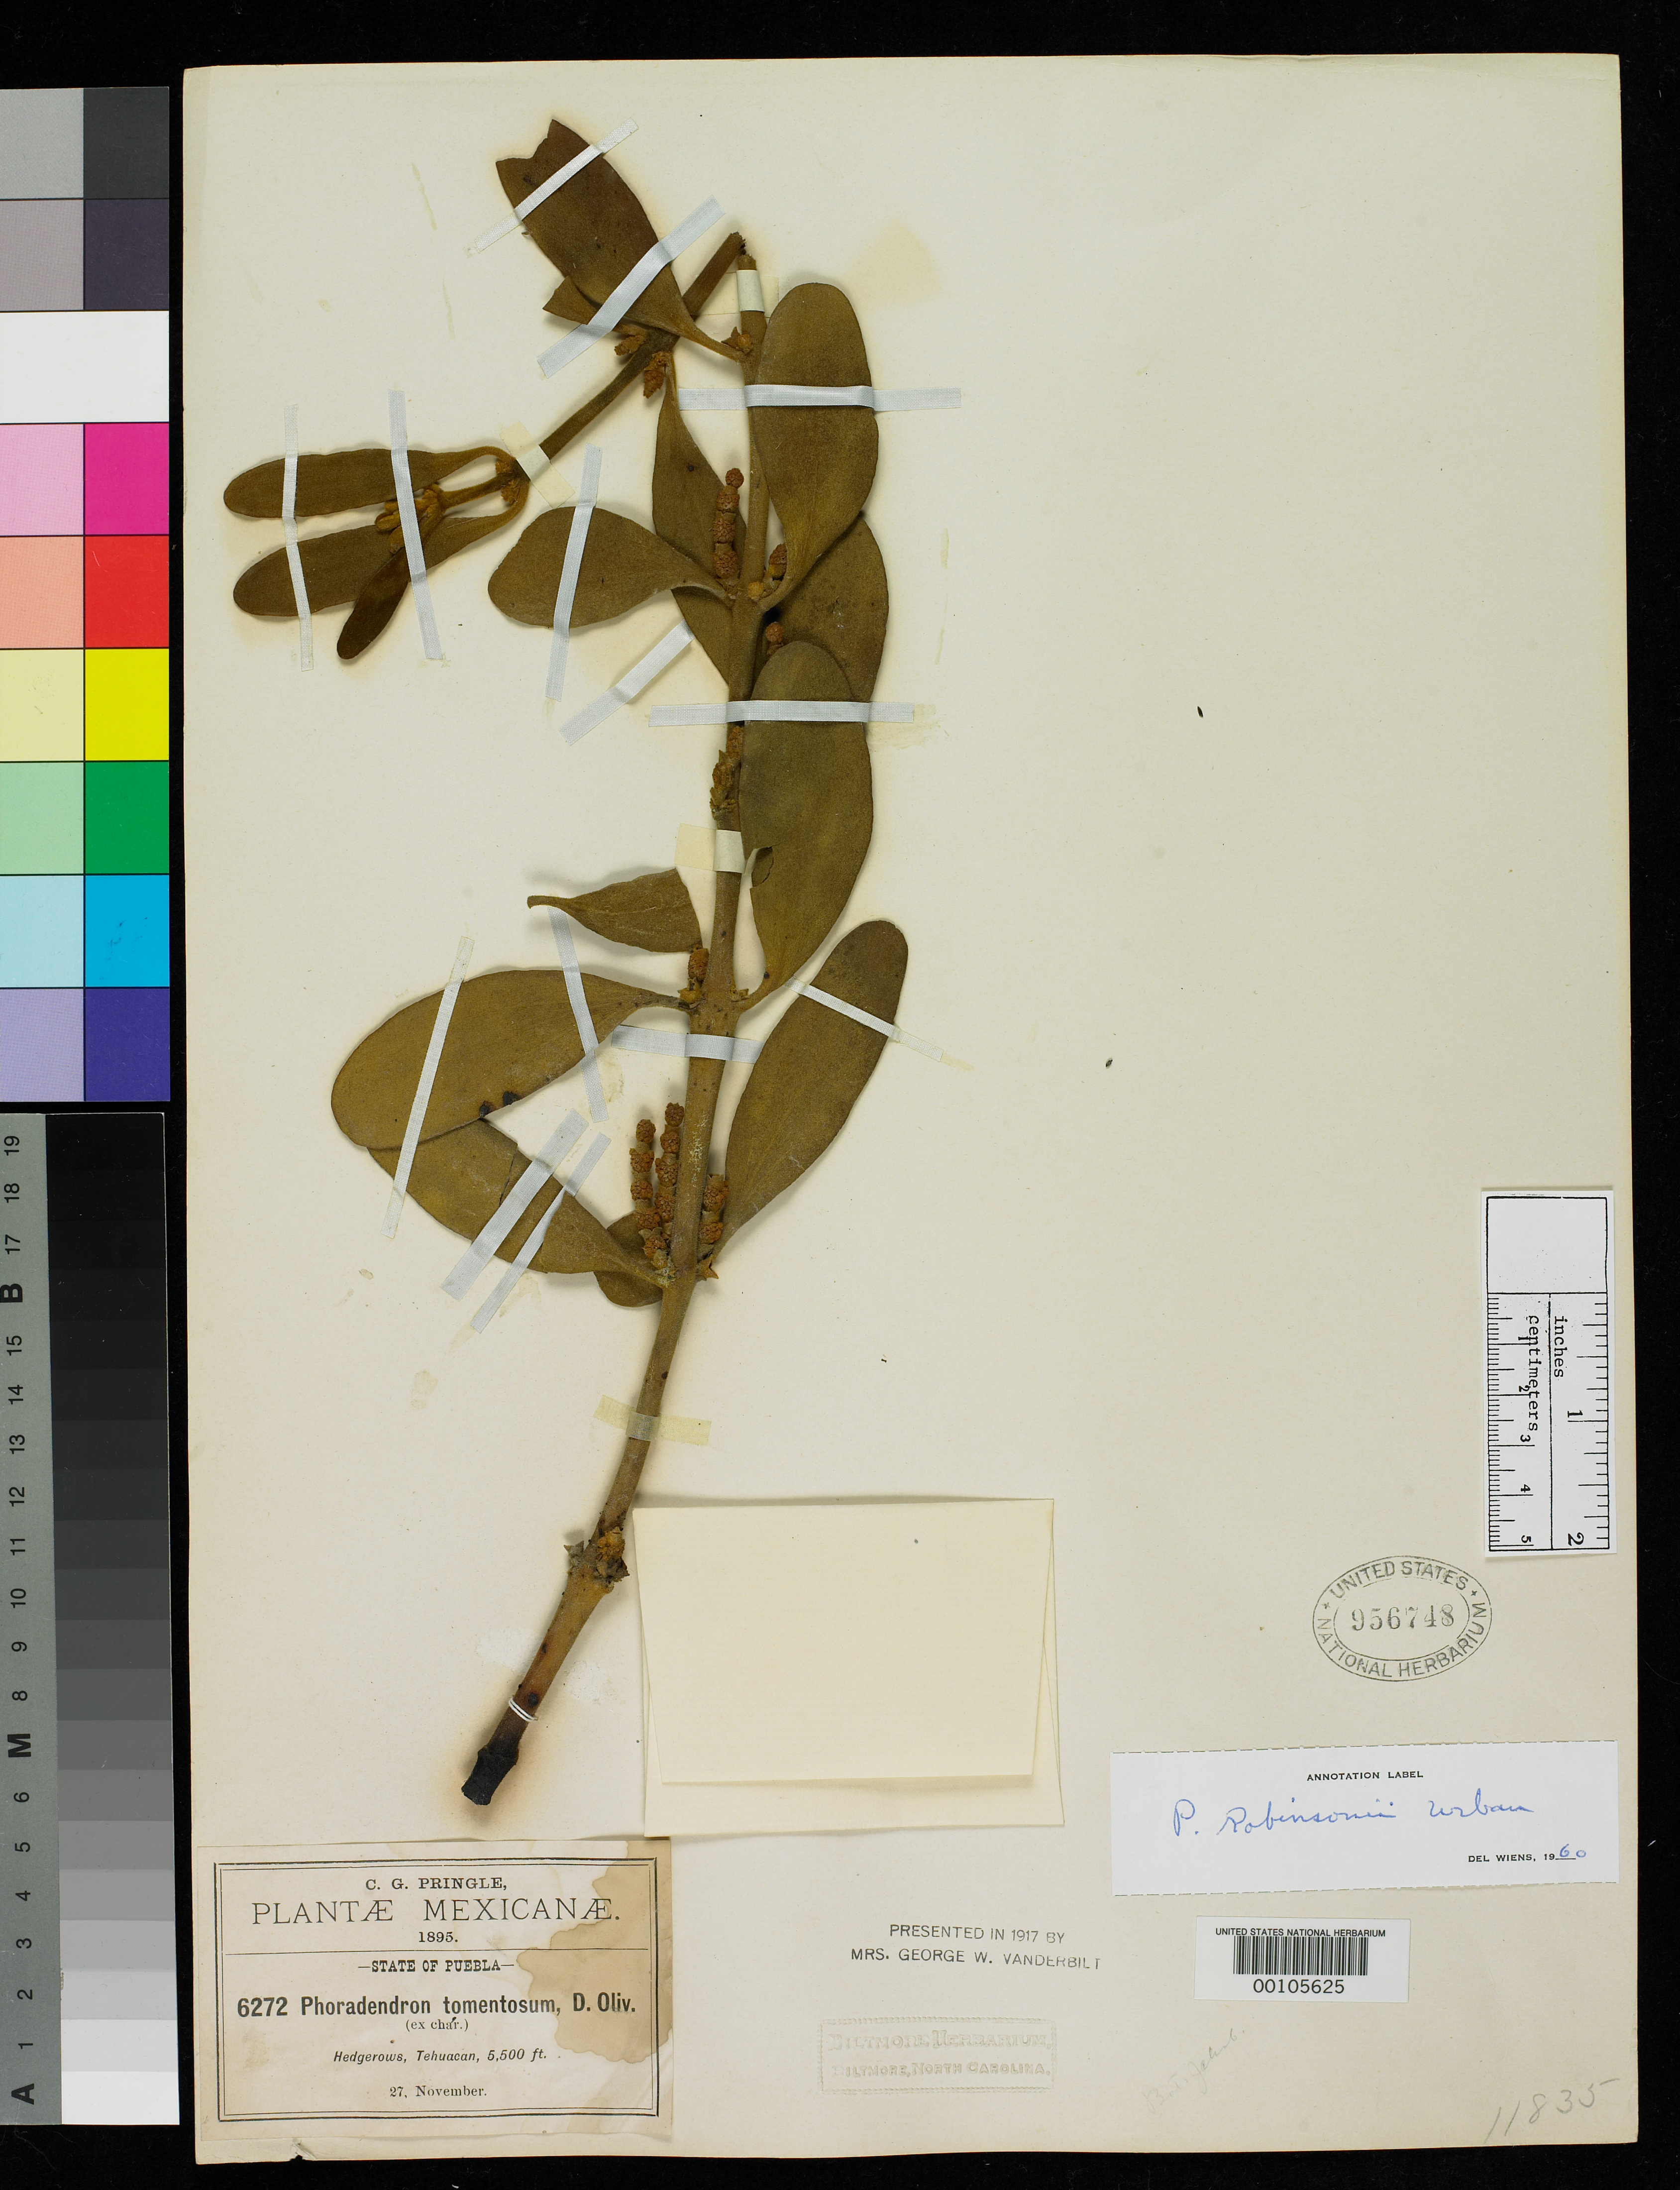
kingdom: Plantae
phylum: Tracheophyta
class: Magnoliopsida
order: Santalales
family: Viscaceae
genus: Phoradendron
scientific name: Phoradendron robinsonii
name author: Urb.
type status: Isotype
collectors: C. G. Pringle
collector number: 6272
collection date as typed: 27 Nov 1895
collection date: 1895-11-27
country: Mexico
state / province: Puebla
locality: Near Tehuacan.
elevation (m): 1800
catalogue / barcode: US 956748